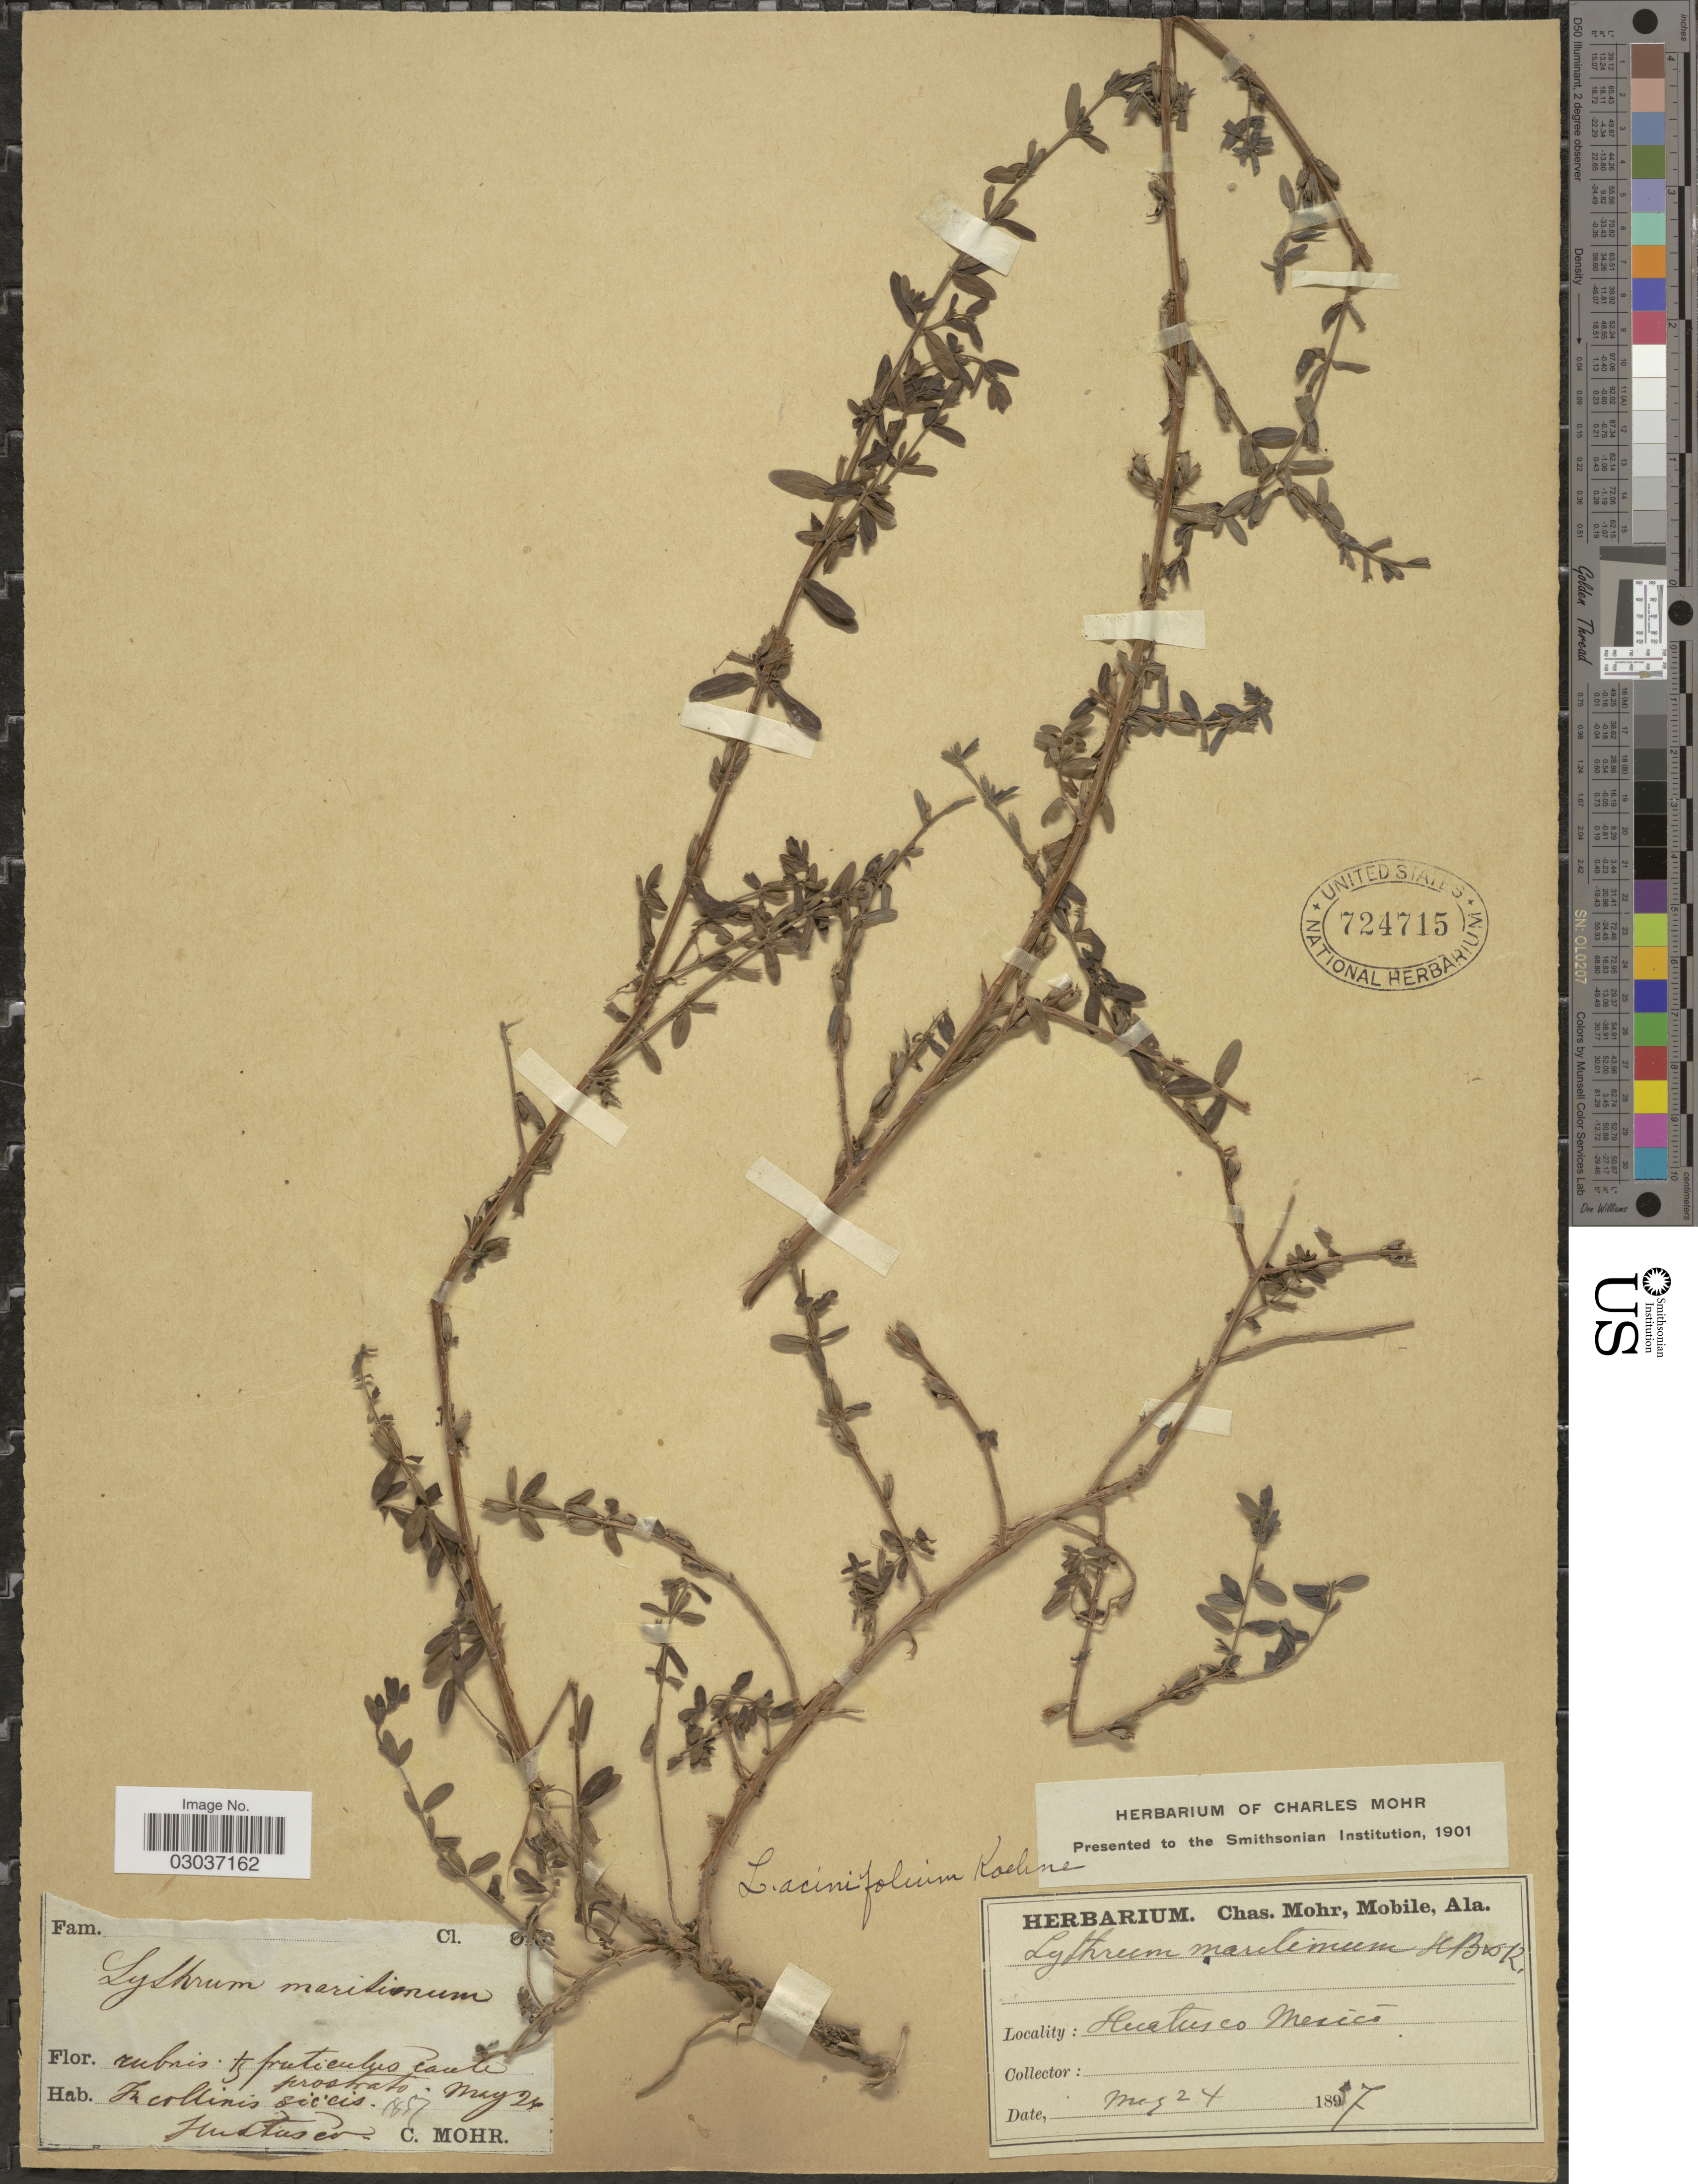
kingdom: Plantae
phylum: Tracheophyta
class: Magnoliopsida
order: Myrtales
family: Lythraceae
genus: Lythrum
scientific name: Lythrum acinifolium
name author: Sessé & Moc. ex Koehne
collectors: Mohr, C. T. (herbarium)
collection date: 1897-05-24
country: Mexico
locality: In collinis siccis Huatusco.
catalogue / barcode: US 724715